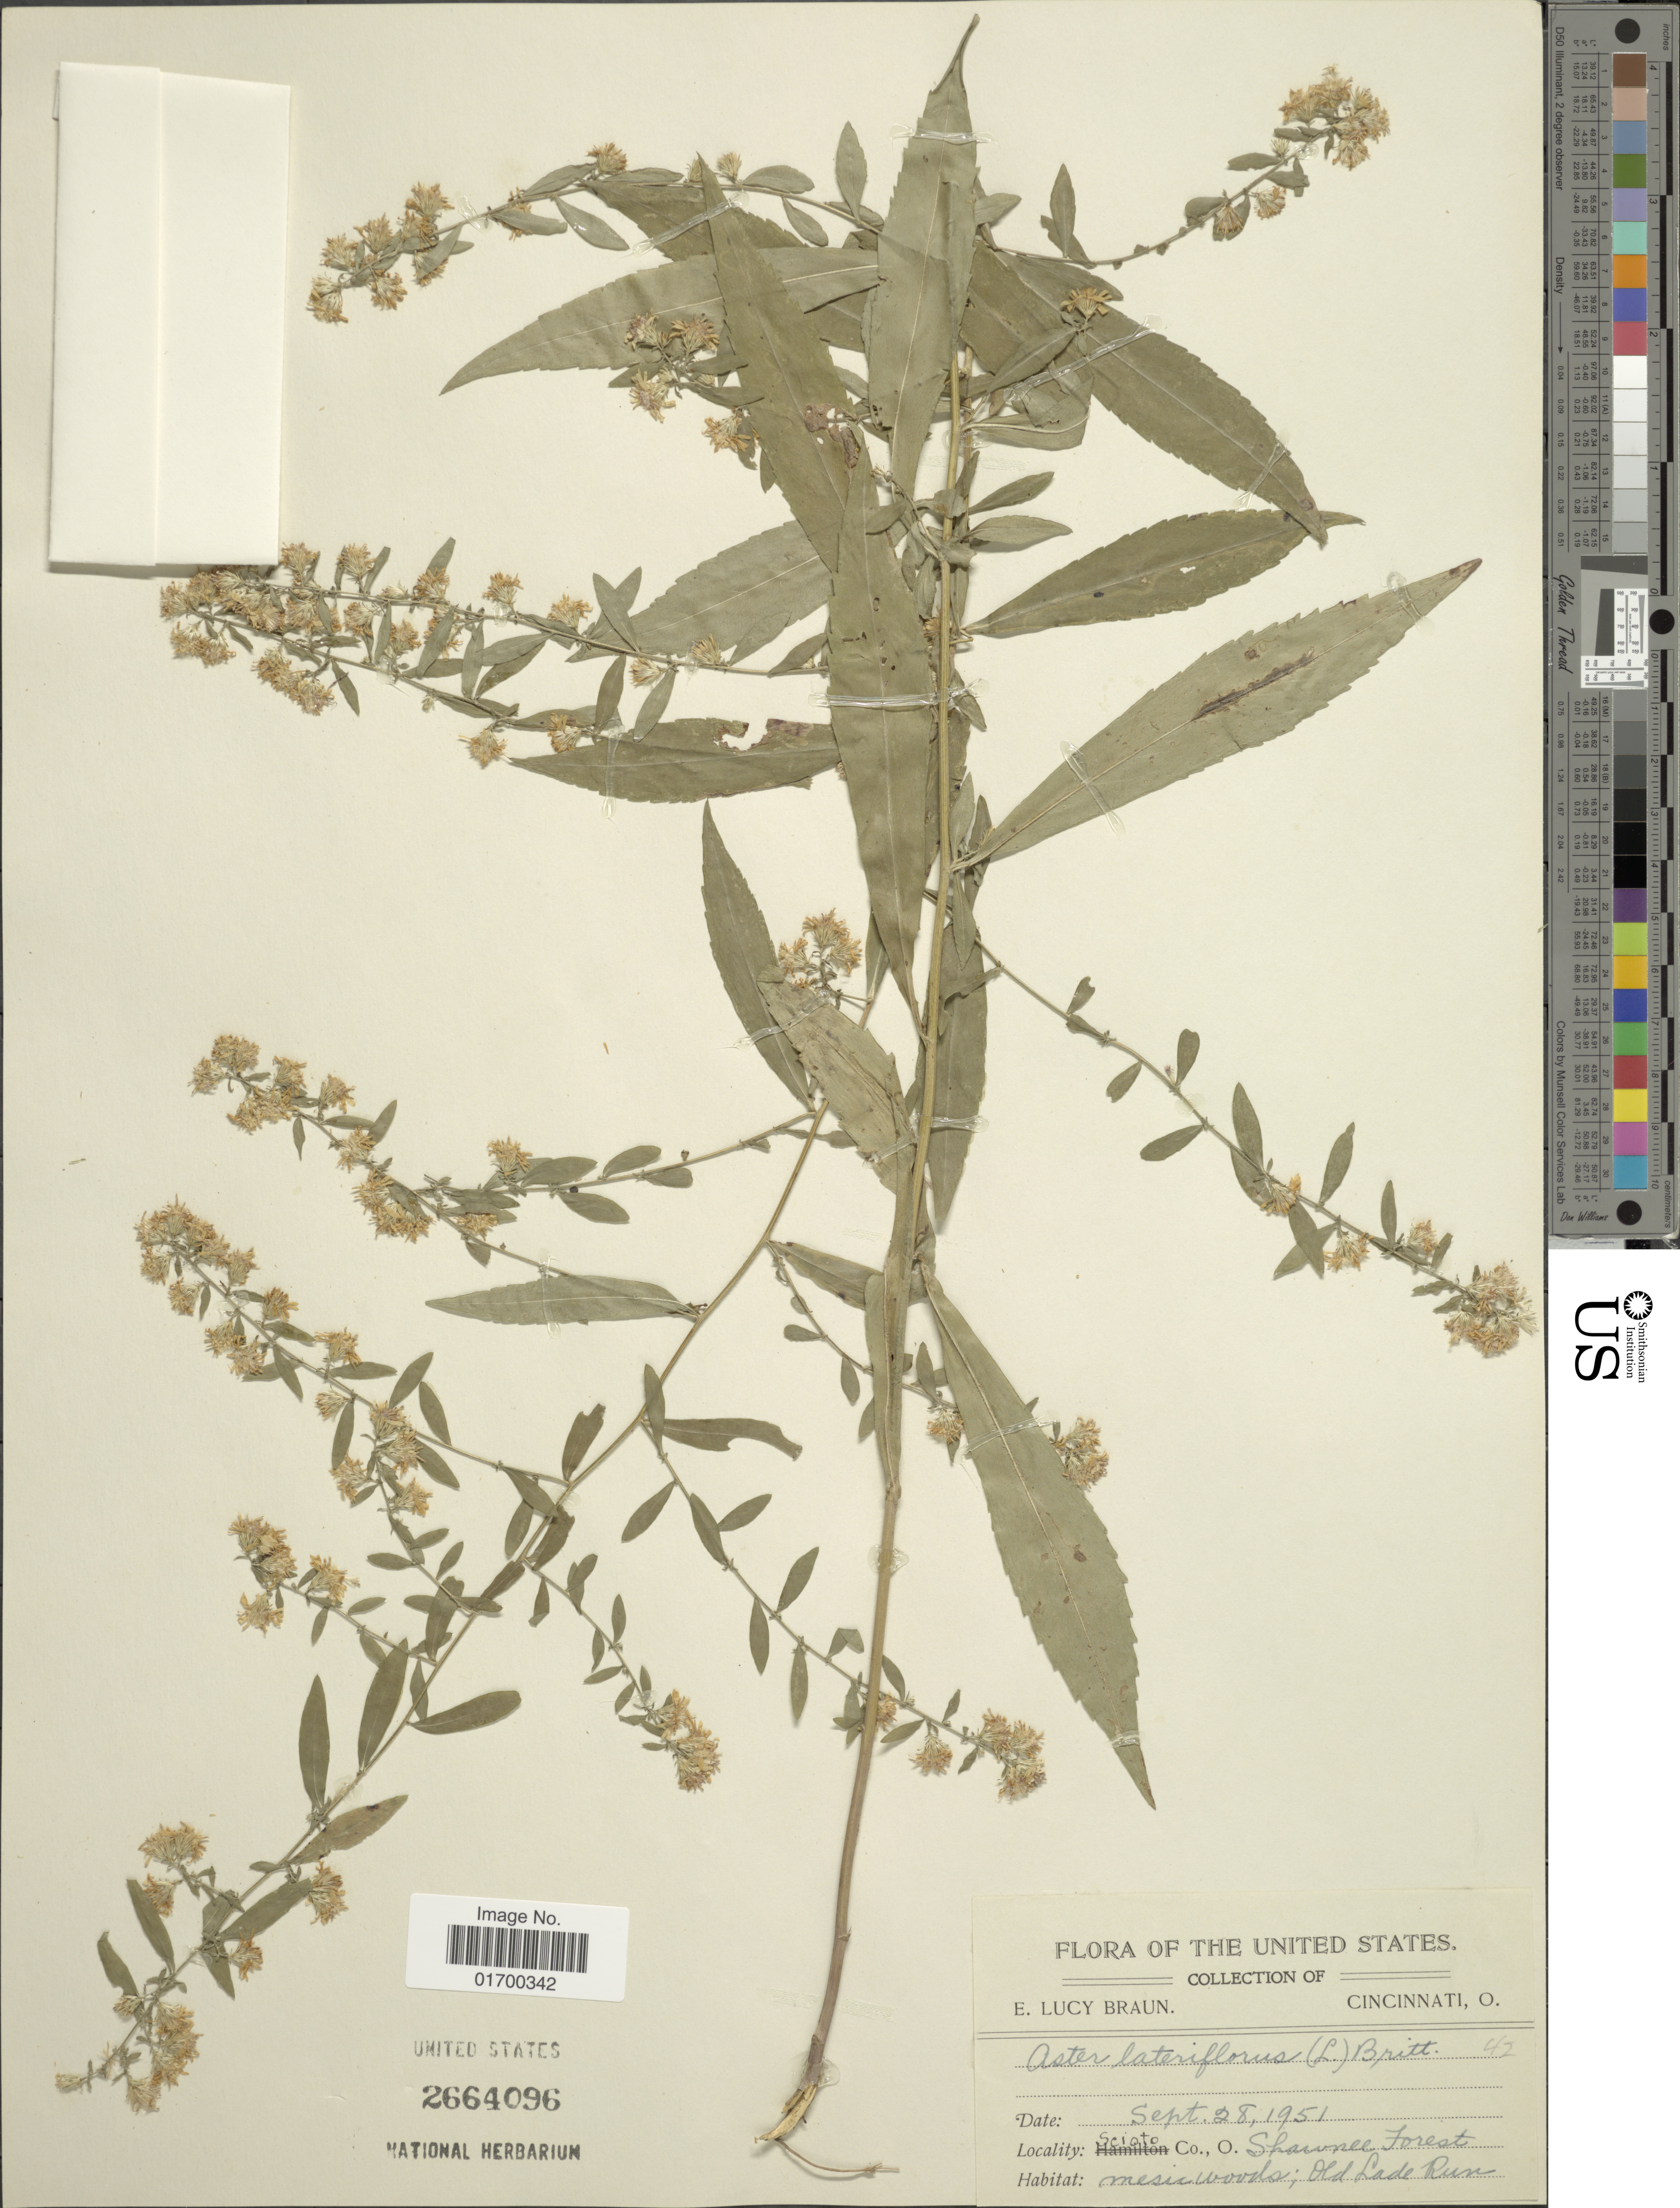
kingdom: Plantae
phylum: Tracheophyta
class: Magnoliopsida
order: Asterales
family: Asteraceae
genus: Symphyotrichum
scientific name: Symphyotrichum lateriflorum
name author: (L.) Á. Löve & D. Löve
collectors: E. L. Braun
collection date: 1951-09-28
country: United States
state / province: Ohio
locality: Scioto Co., O. Shawnee Forest. Old Lade Run.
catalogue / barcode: US 2664096